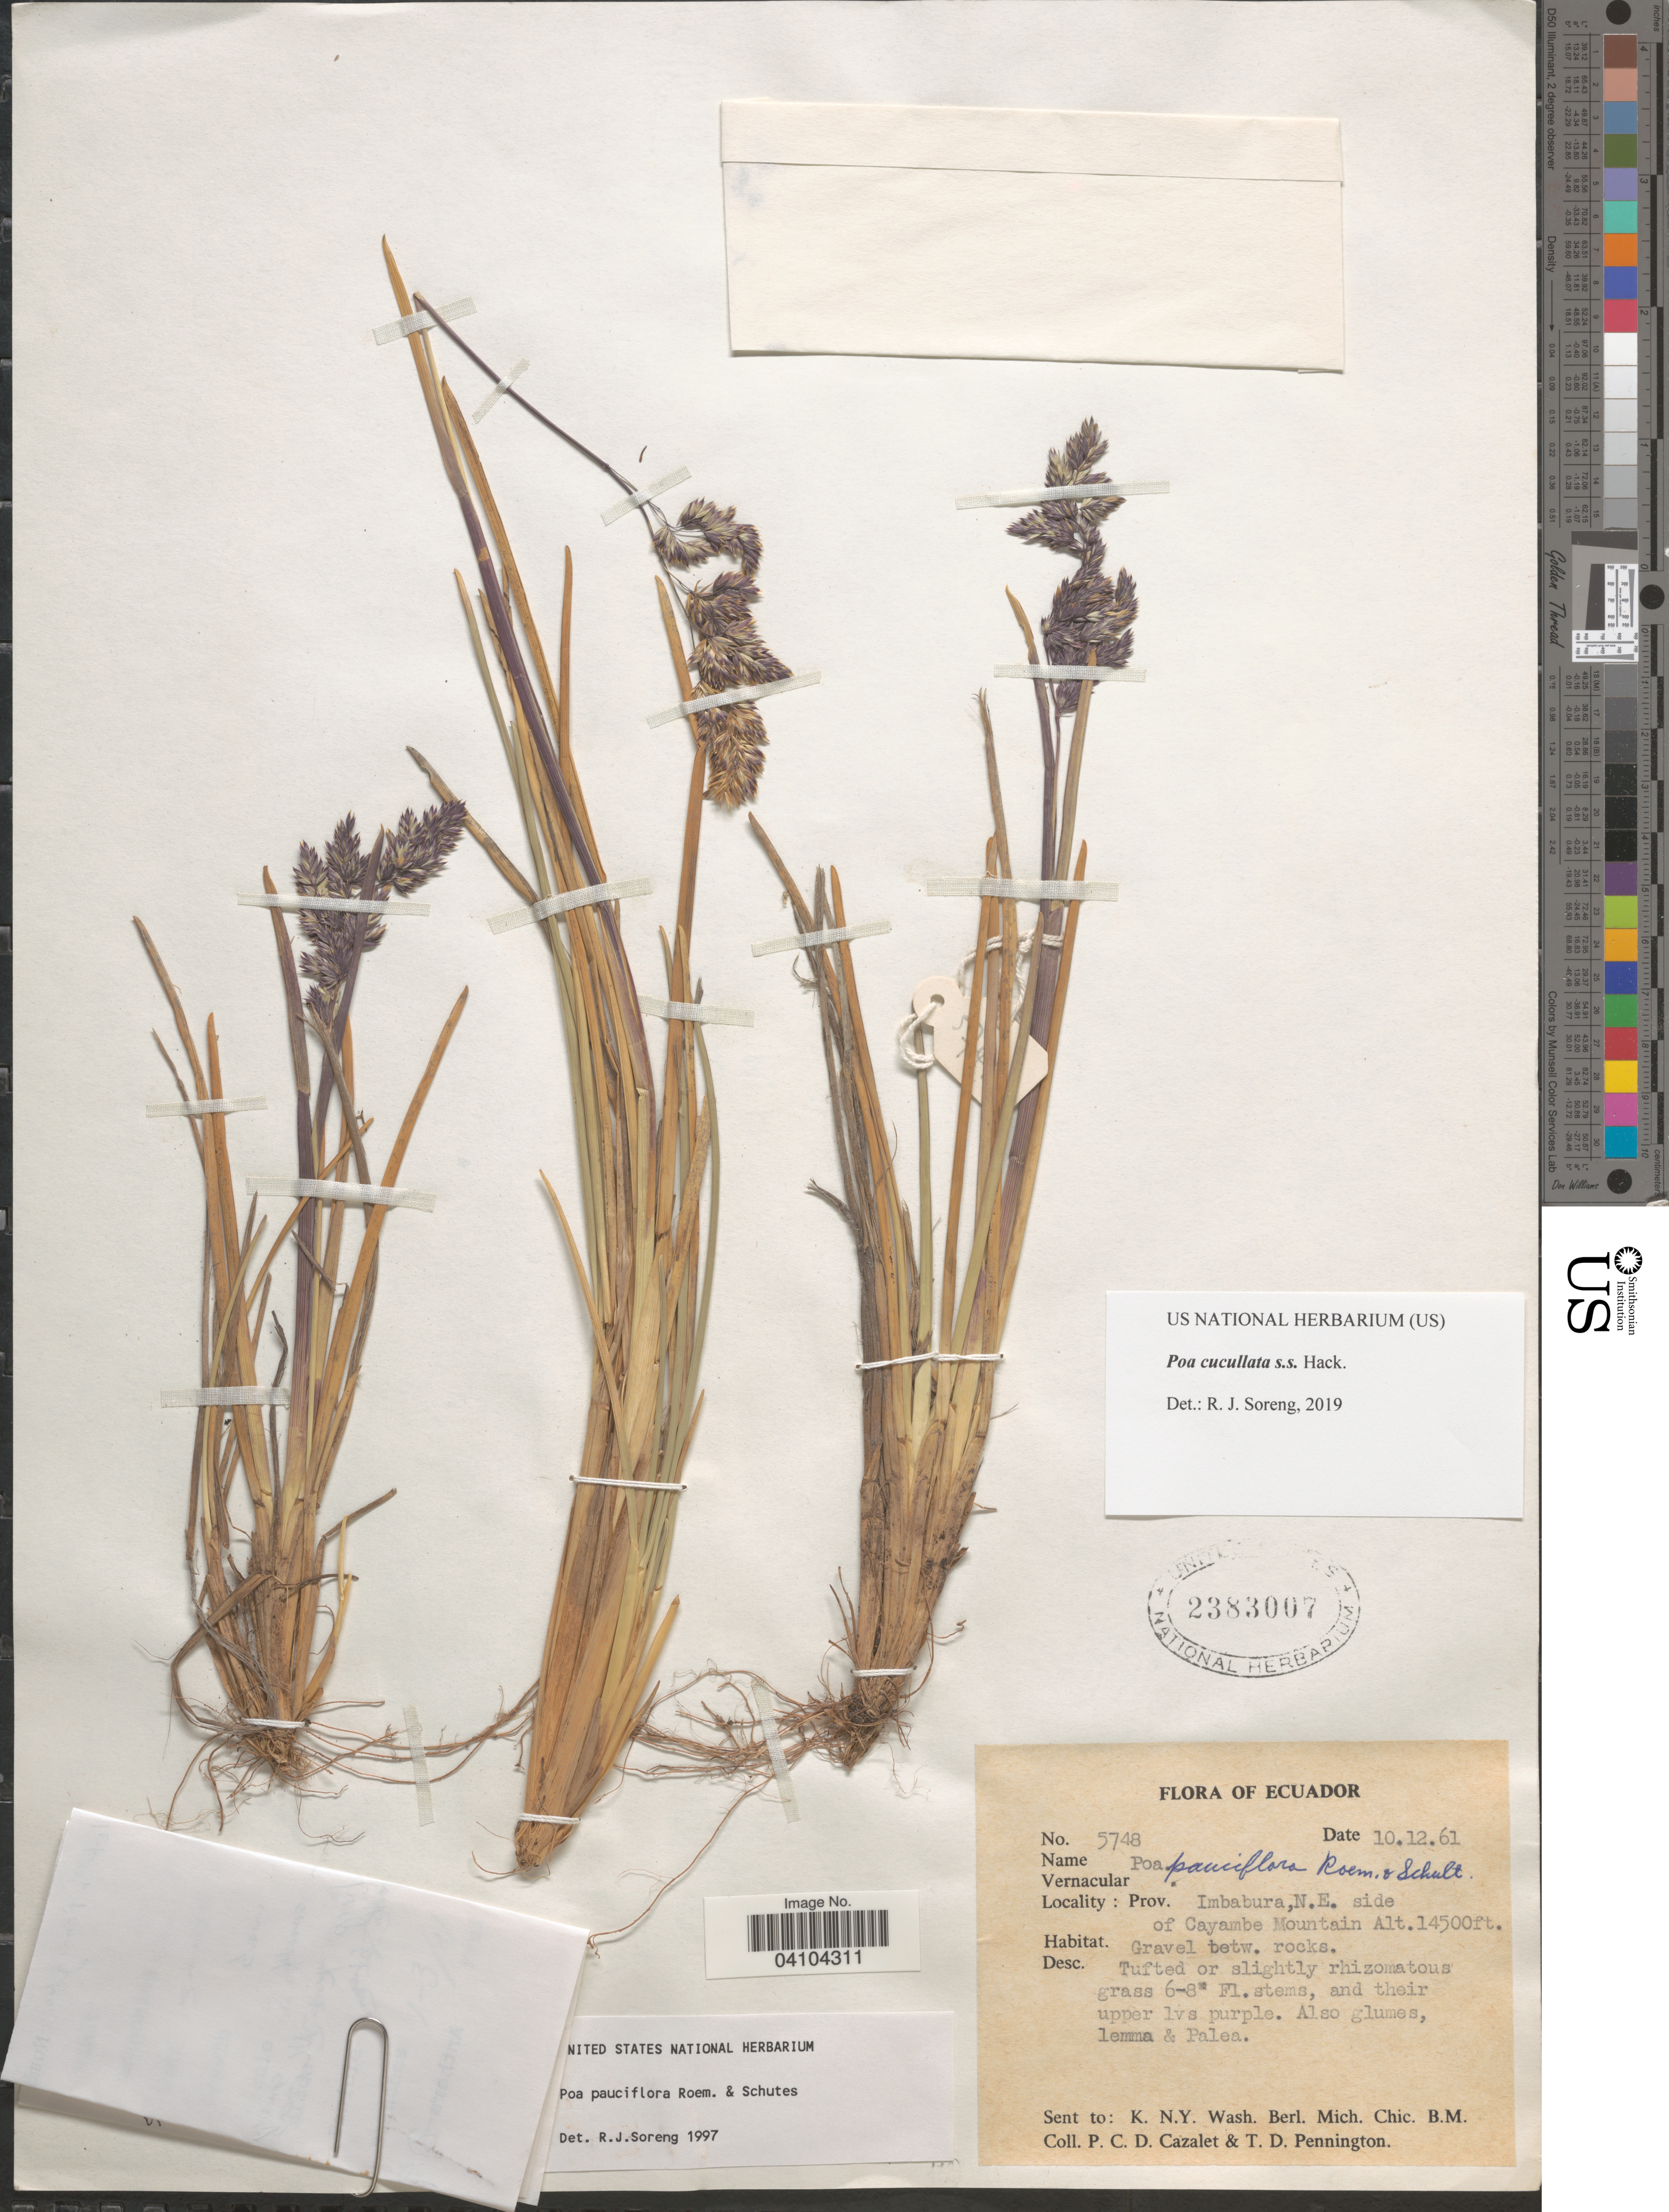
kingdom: Plantae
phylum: Tracheophyta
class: Liliopsida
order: Poales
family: Poaceae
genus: Poa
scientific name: Poa cucullata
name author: Hack.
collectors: P. C. D. Cazalet & T. D. Pennington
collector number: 5748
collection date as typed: Transcribed d/m/y: 10/12/61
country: Ecuador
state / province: Imbabura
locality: N.E. side of Cayambe Mountain.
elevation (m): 4420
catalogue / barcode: US 2383007